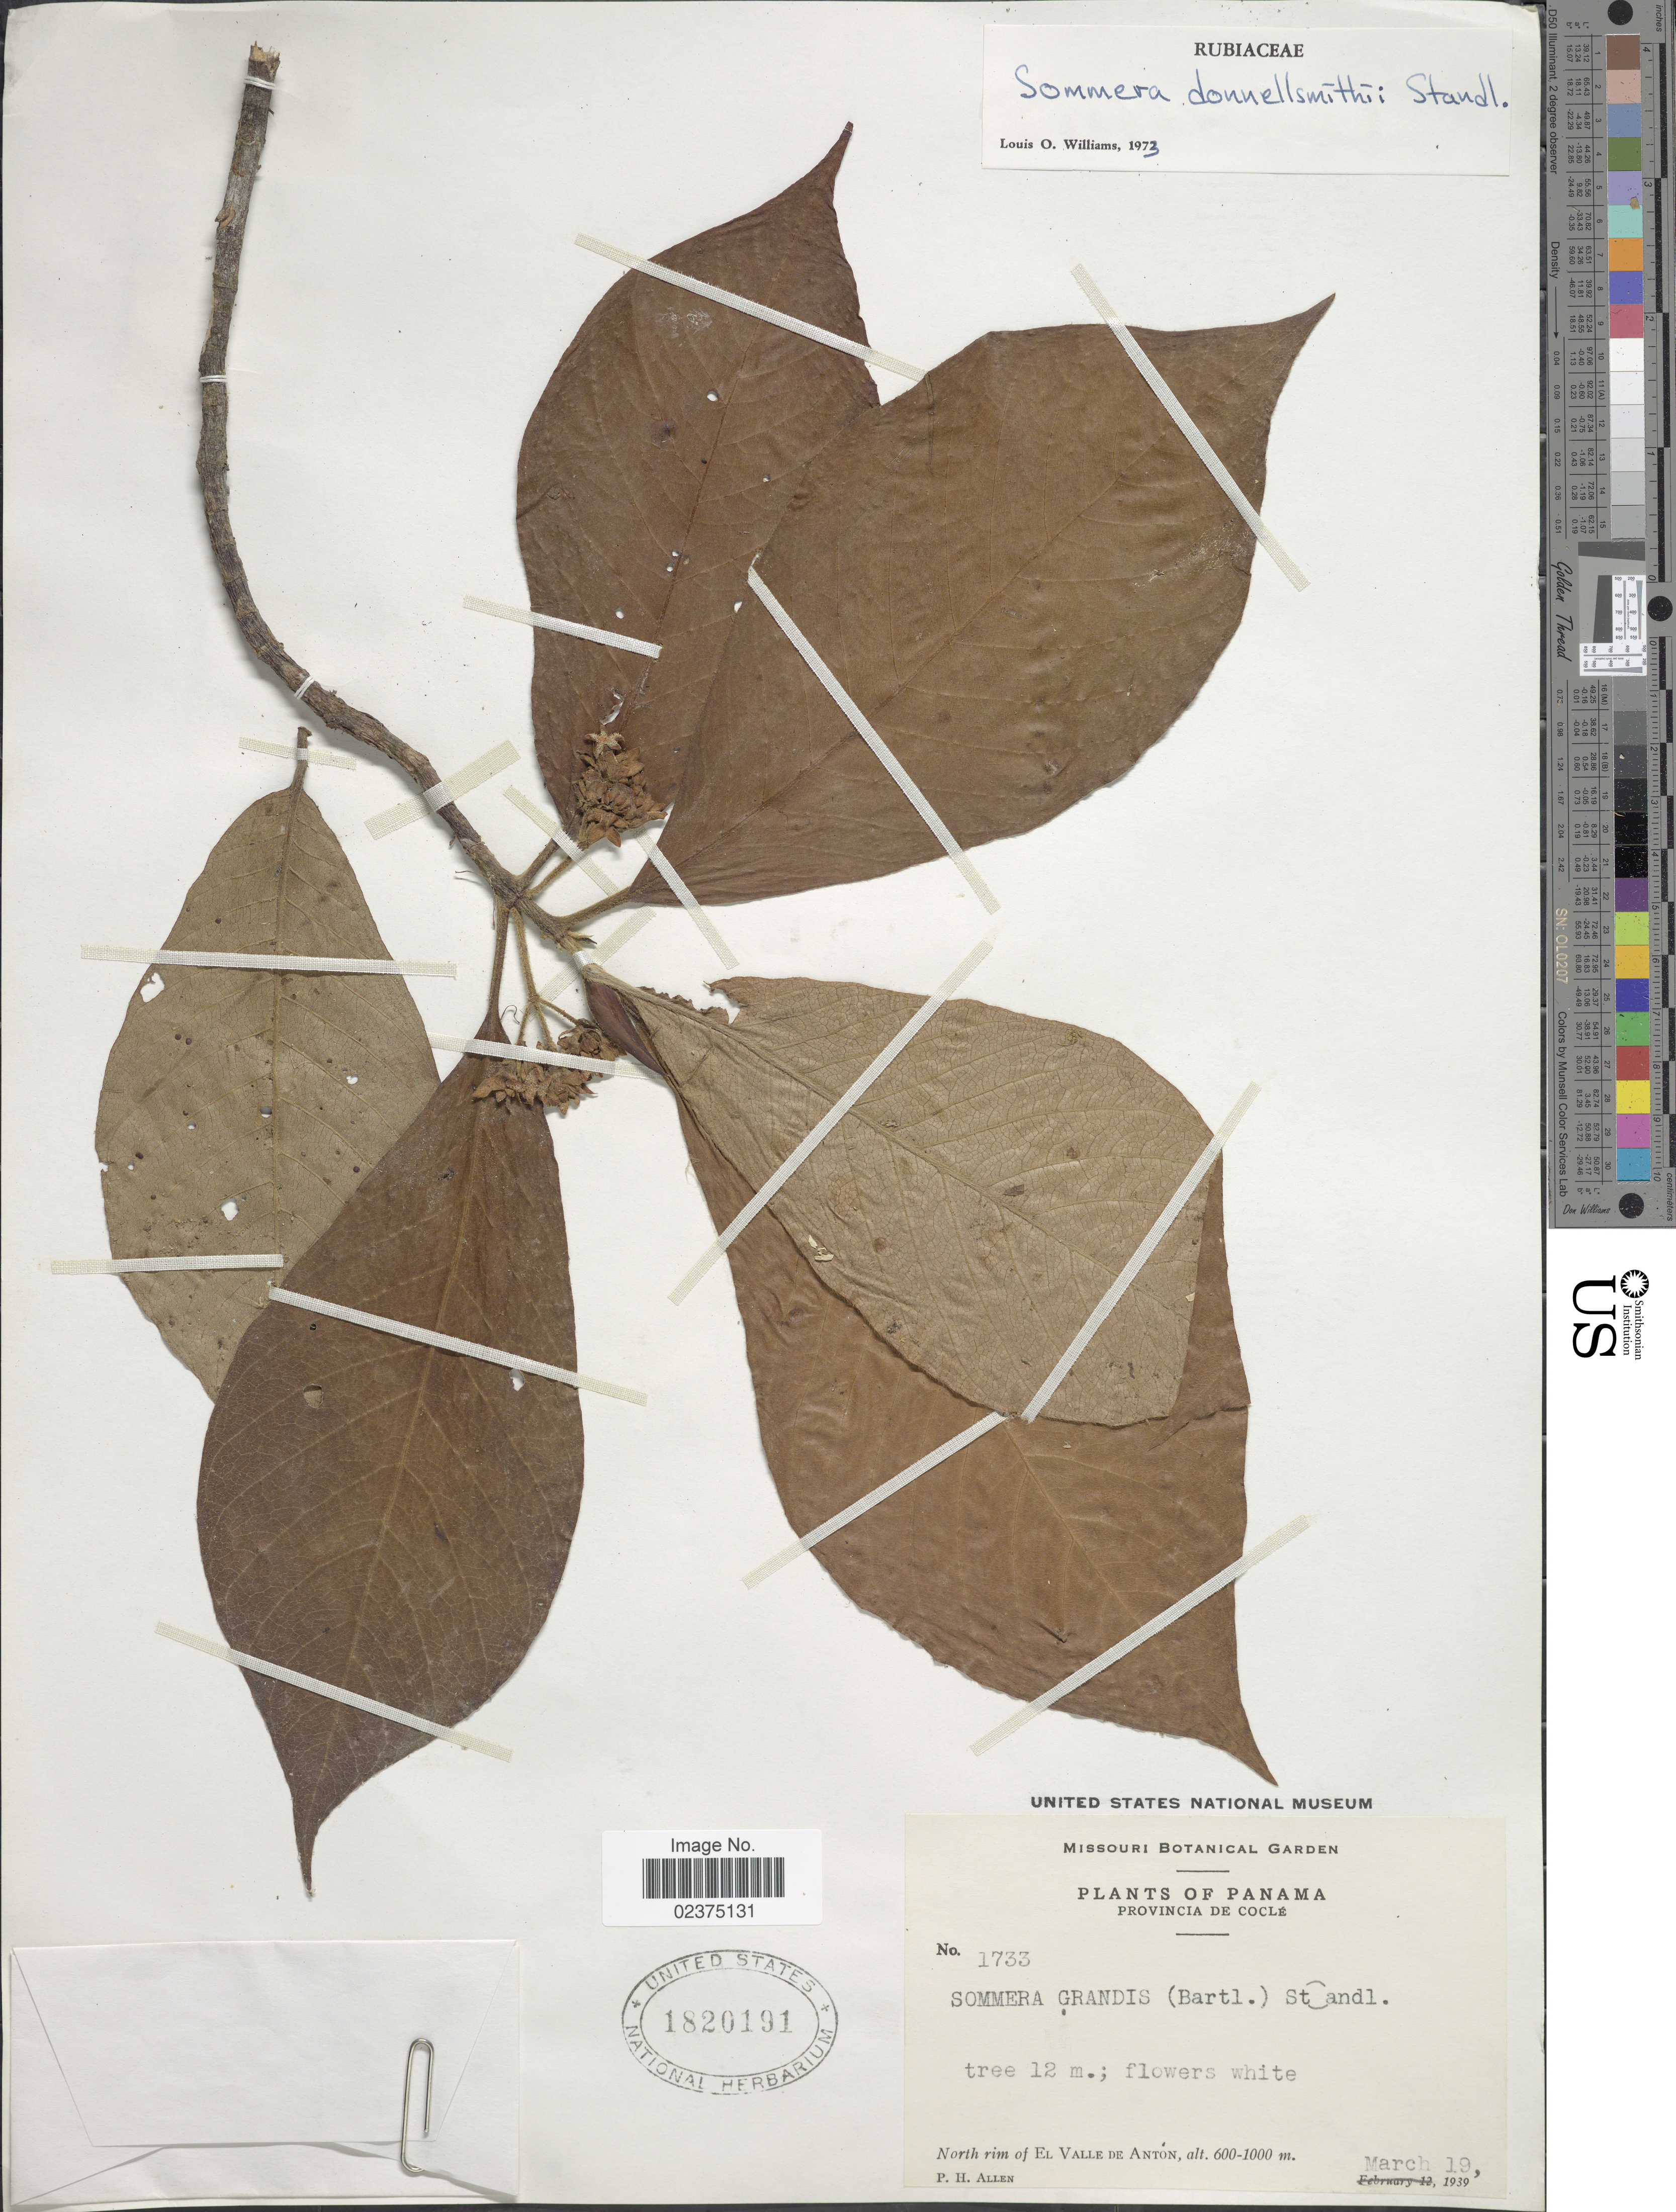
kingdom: Plantae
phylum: Tracheophyta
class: Magnoliopsida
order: Gentianales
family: Rubiaceae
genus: Sommera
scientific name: Sommera donnell-smithii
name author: Standl.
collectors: P. H. Allen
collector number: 1733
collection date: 1939-03-19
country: Panama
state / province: Coclé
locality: North rim of El Valle de Anton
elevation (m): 600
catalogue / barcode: US 1820191